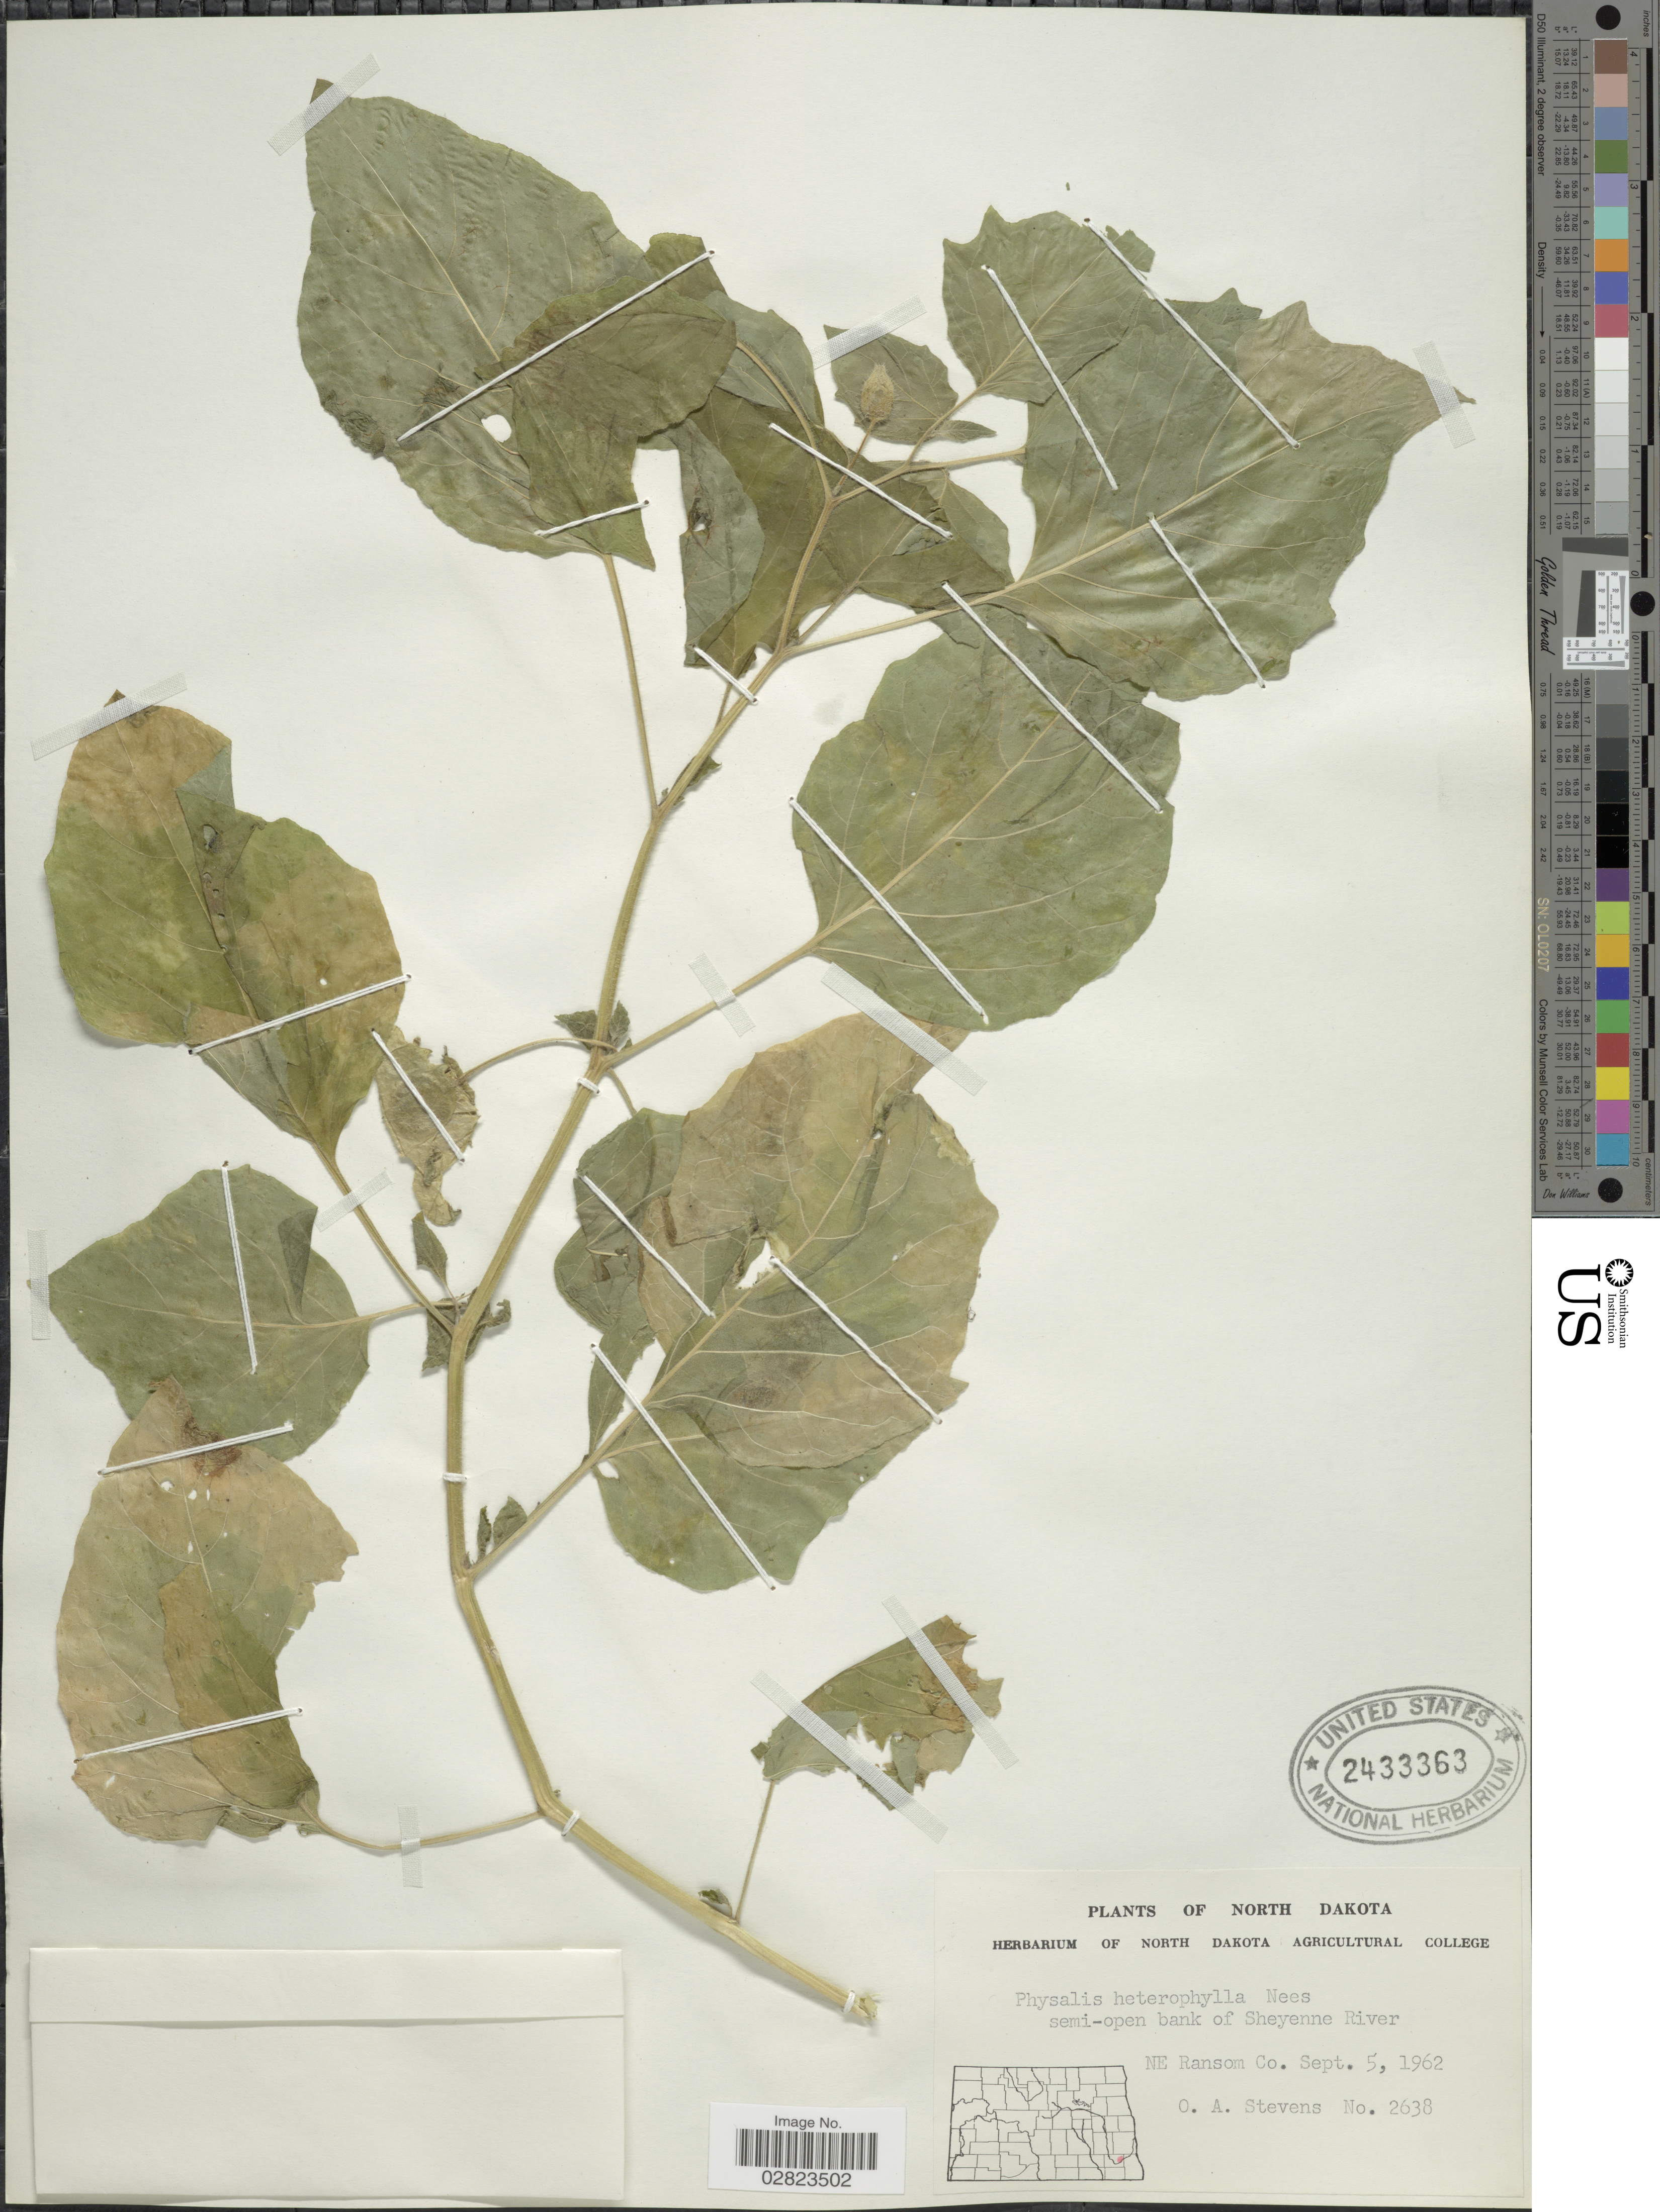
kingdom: Plantae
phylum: Tracheophyta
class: Magnoliopsida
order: Solanales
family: Solanaceae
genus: Physalis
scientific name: Physalis heterophylla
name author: Nees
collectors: O. A. Stevens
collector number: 2638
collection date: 1962-09-05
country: United States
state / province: North Dakota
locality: NE Ransom Co.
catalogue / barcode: US 2433363